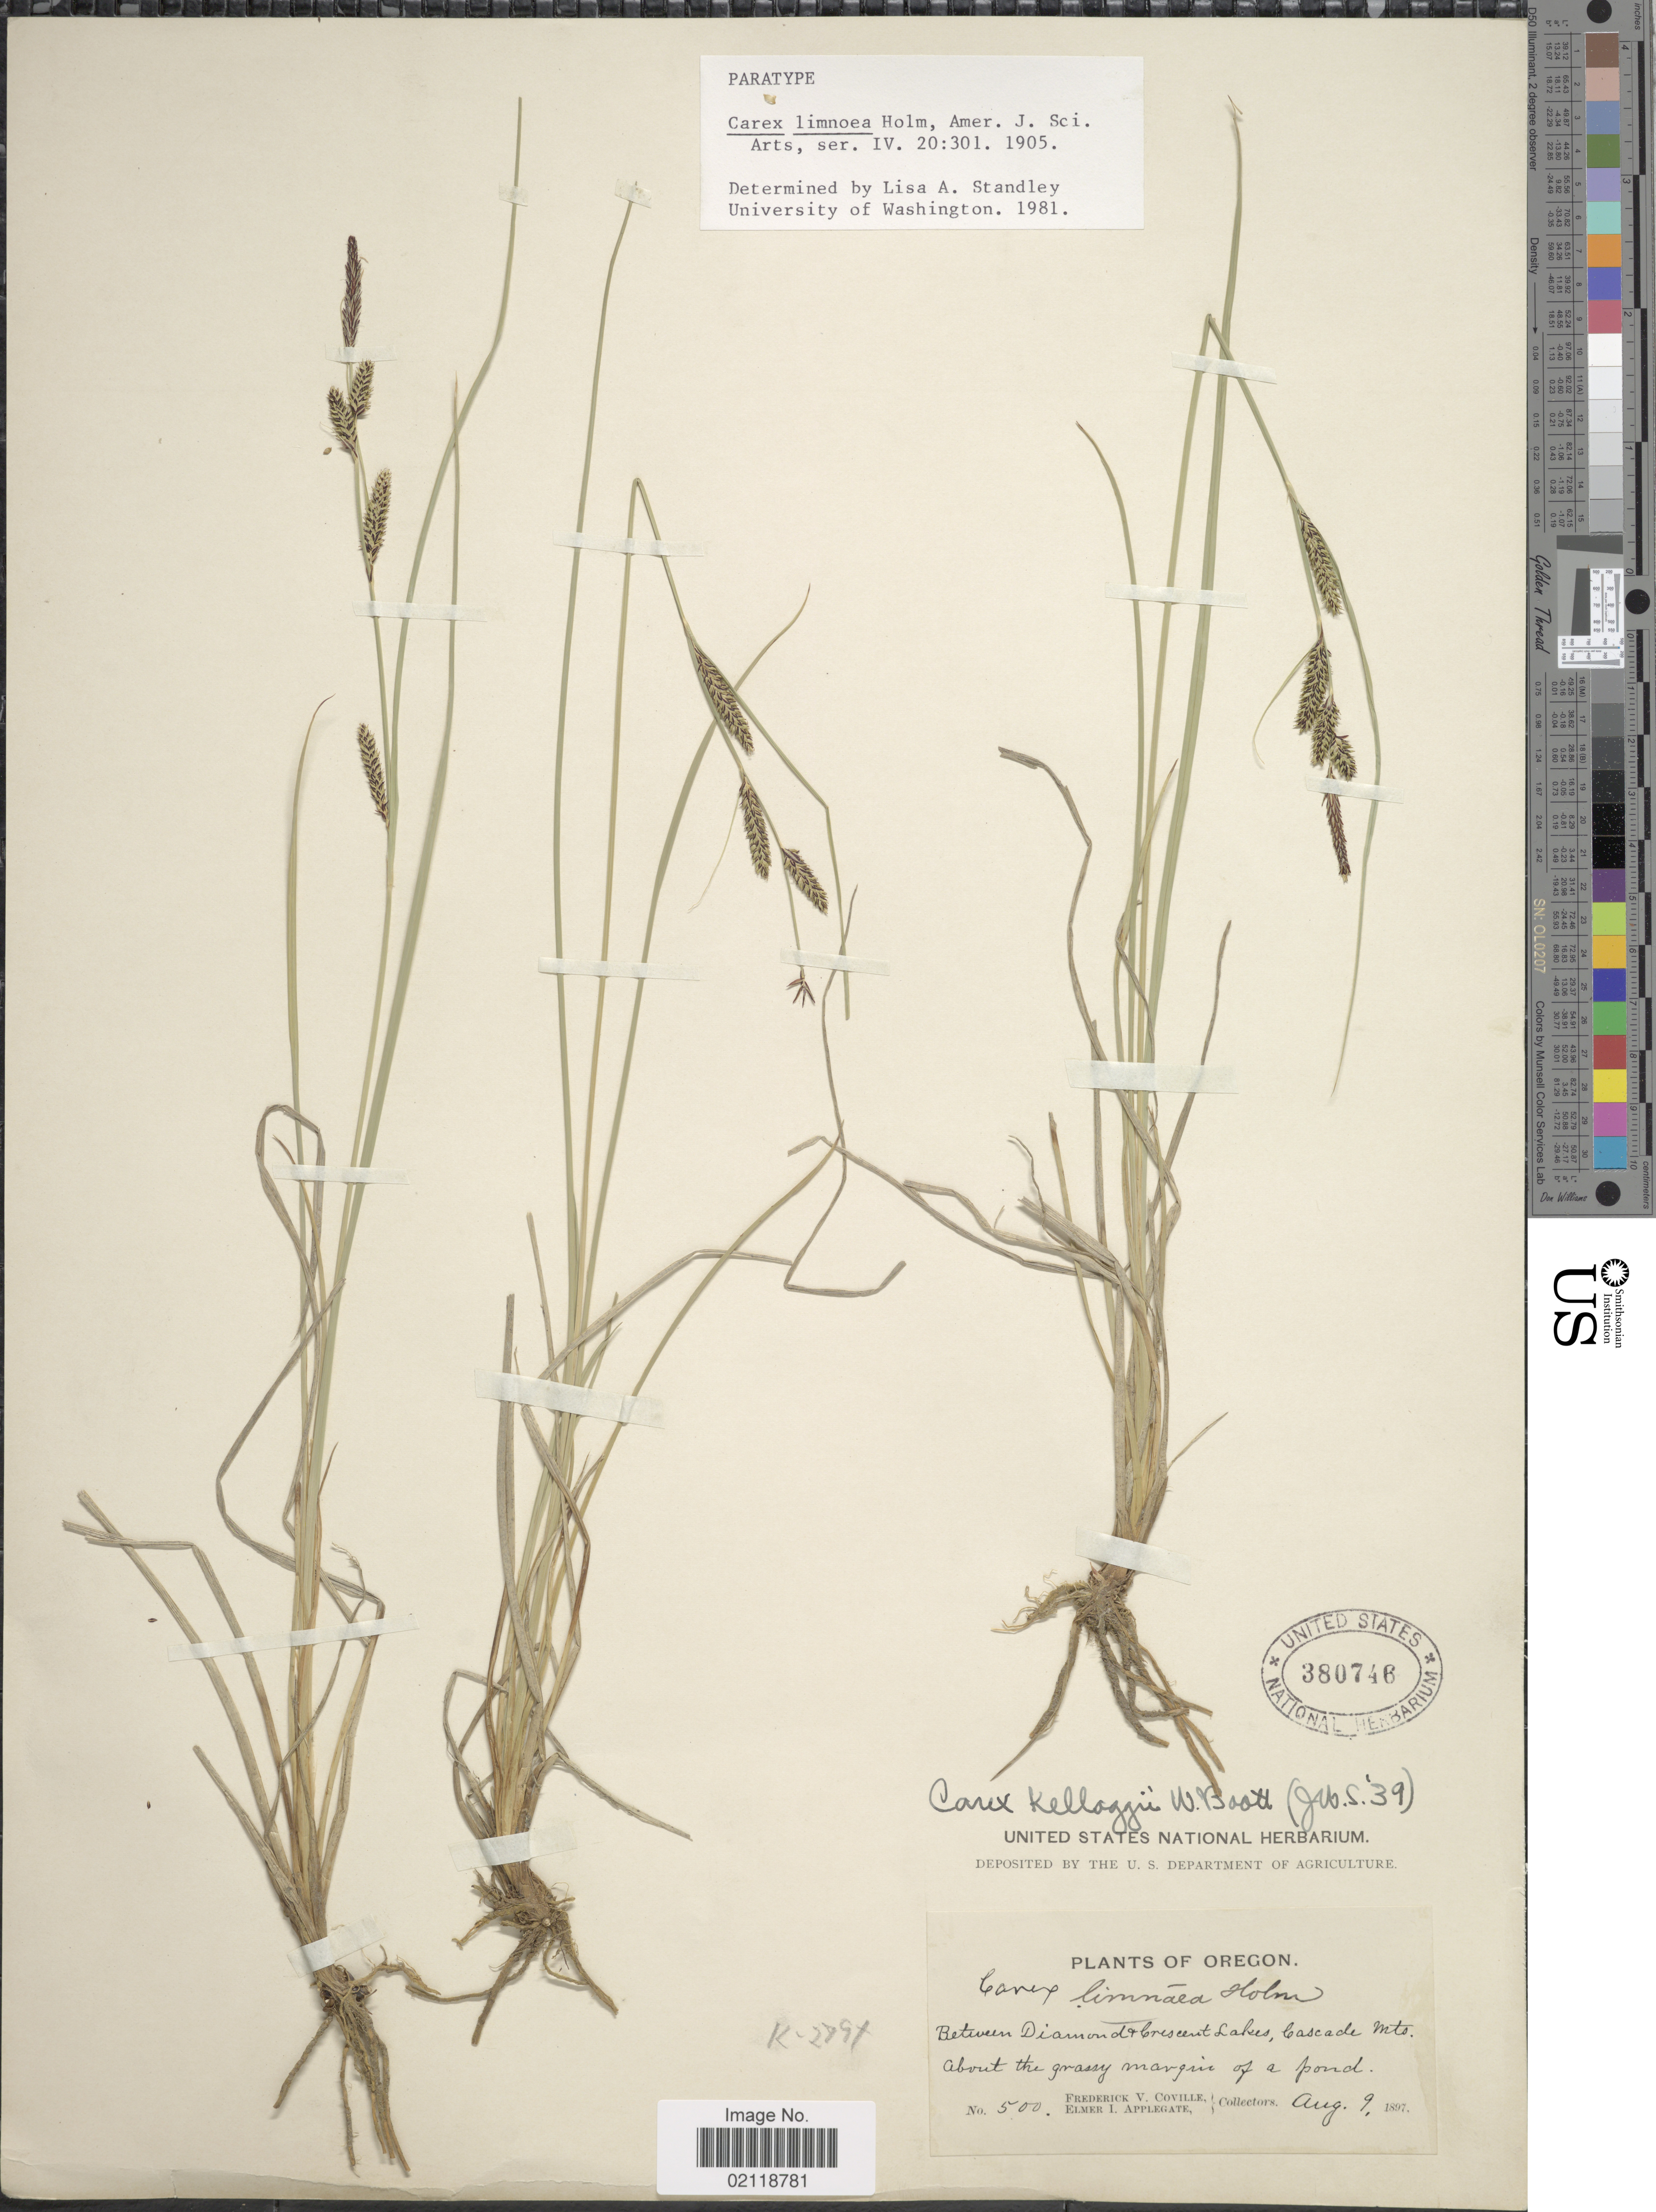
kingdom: Plantae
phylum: Tracheophyta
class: Liliopsida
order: Poales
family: Cyperaceae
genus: Carex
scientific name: Carex kelloggii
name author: W. Boott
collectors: F. V. Coville & E. I. Applegate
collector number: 500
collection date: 1897-08-09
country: United States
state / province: Oregon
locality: Between Diamond Crescent Lakes, Cascade Mts. about the grassy margin of a pond.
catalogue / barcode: US 380746